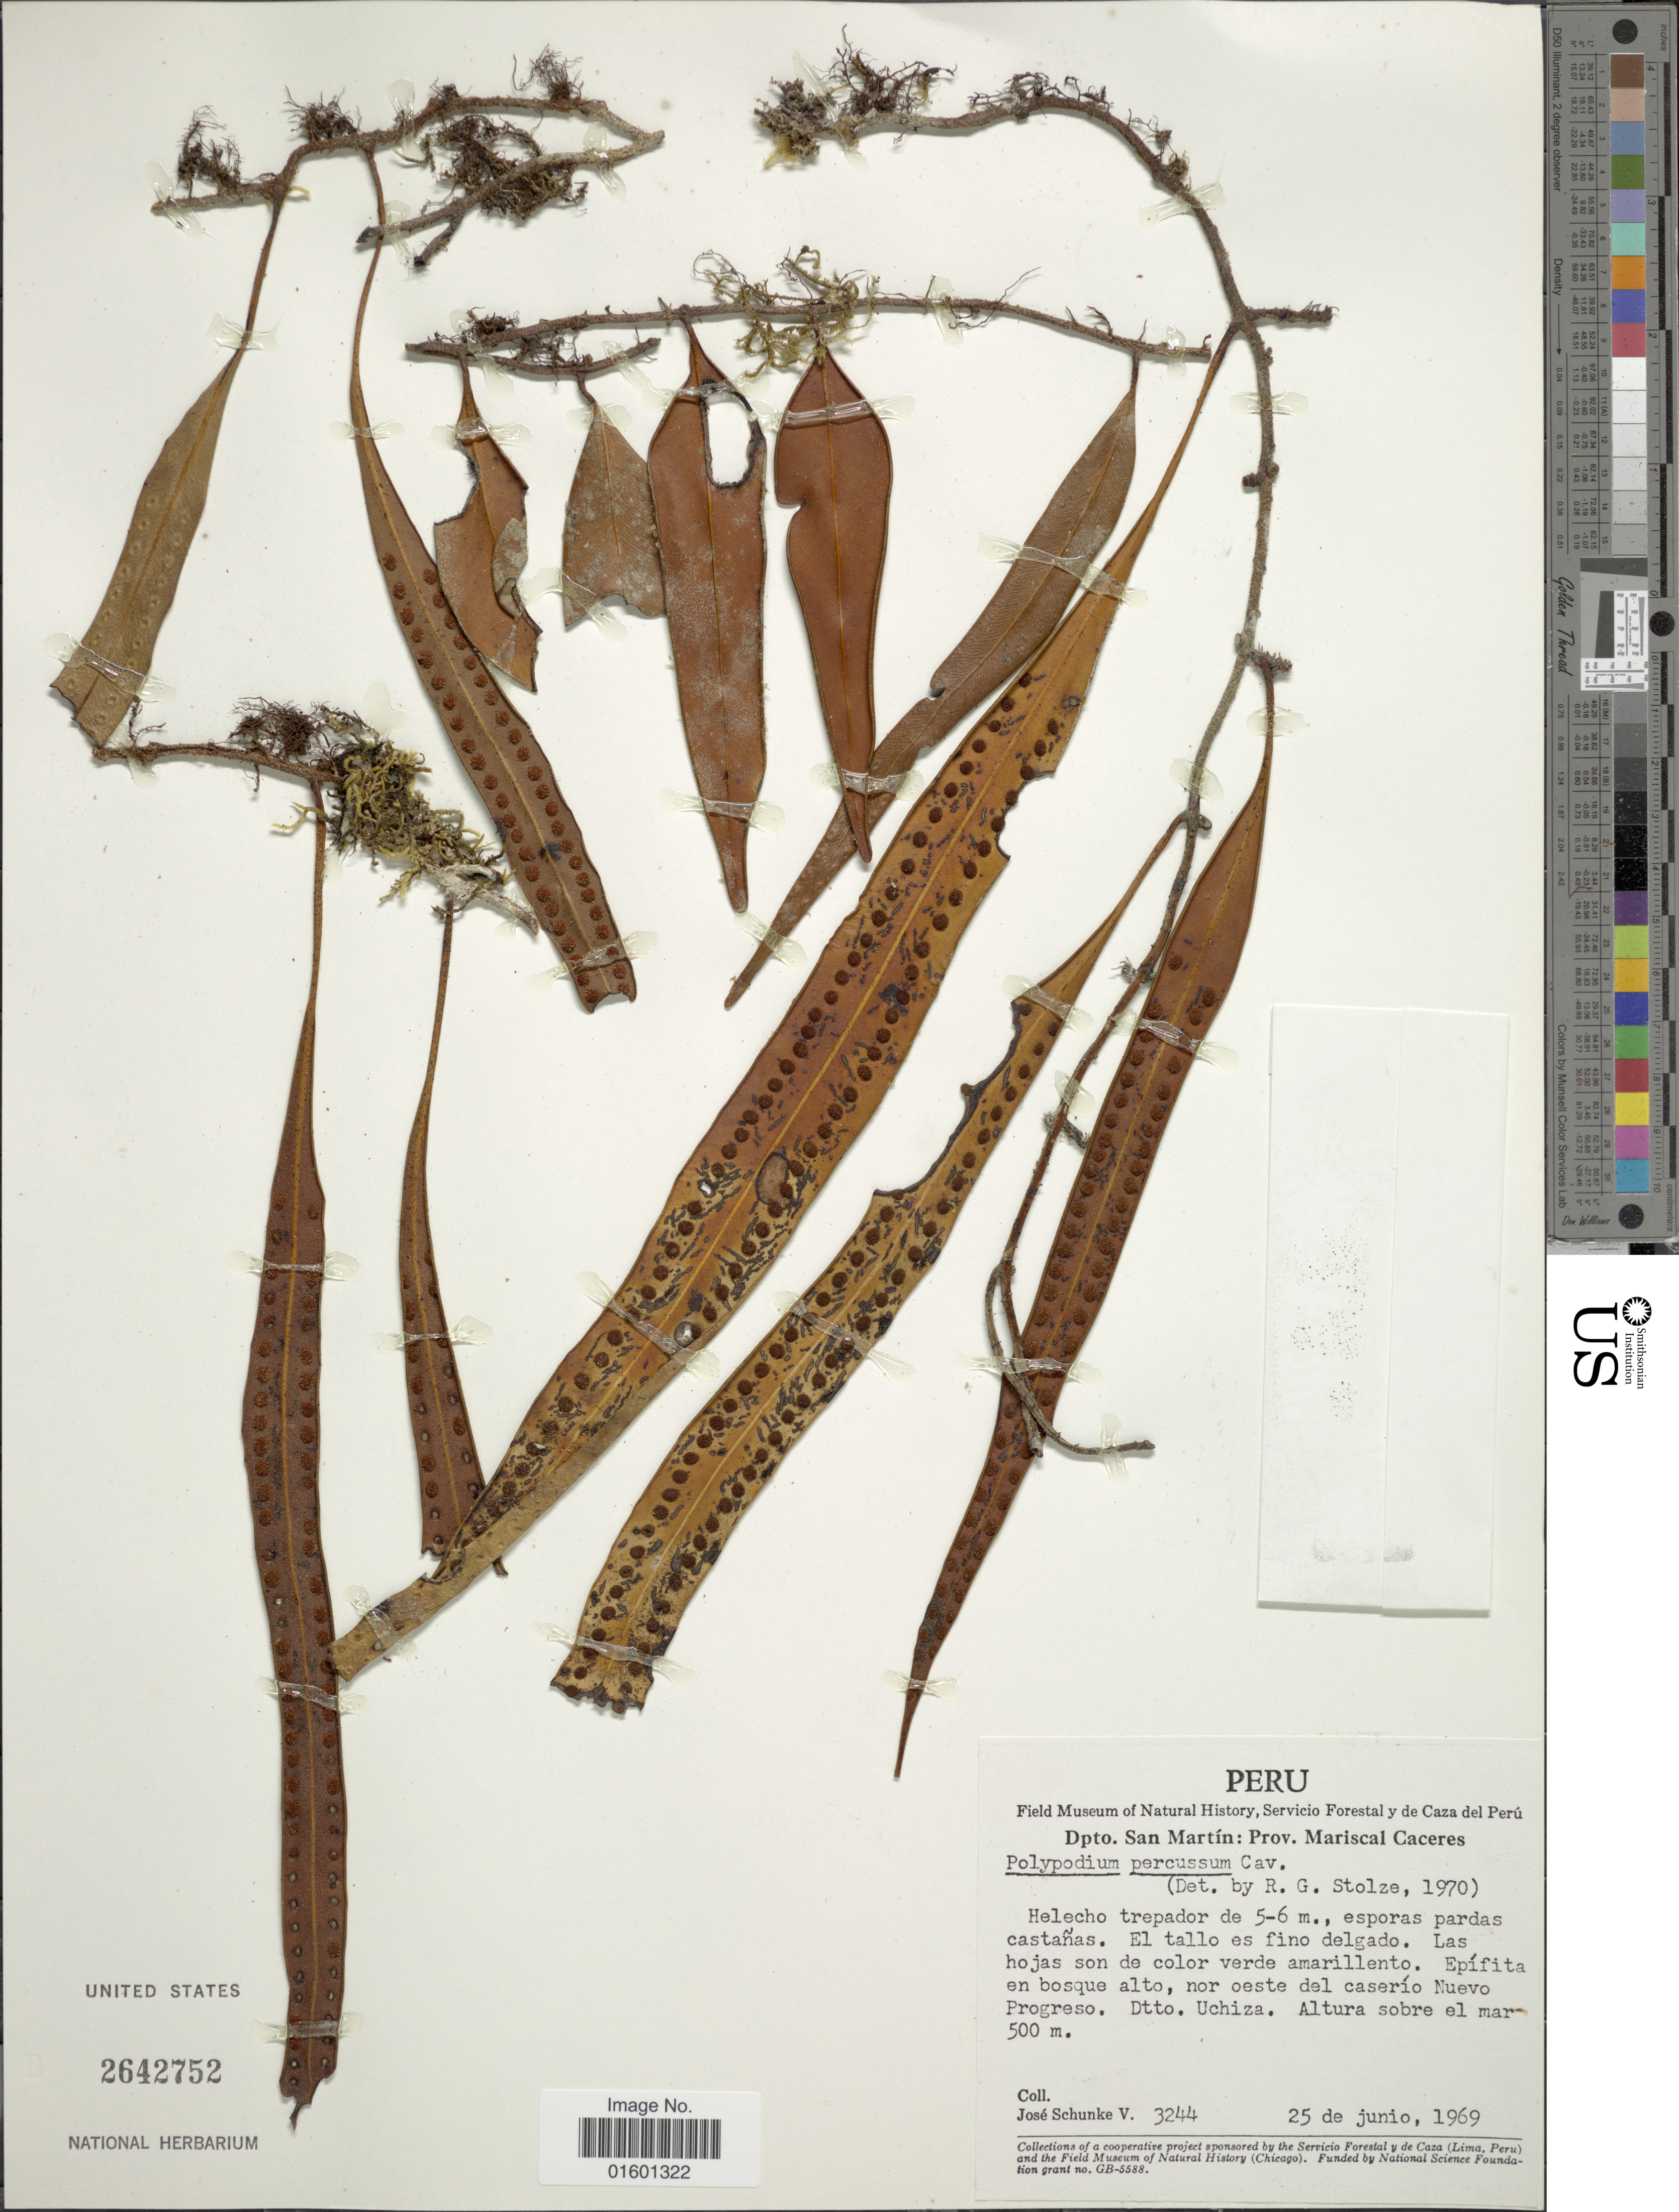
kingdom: Plantae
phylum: Tracheophyta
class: Polypodiopsida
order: Polypodiales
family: Polypodiaceae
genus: Microgramma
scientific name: Microgramma percussa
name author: (Cav.) de la Sota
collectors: J. Schunke Vigo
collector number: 3244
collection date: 1969-06-25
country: Peru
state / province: San Martín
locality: Prov. Mariscal Caceres, Epifita en bosque alto, nor oeste del caserio Nuevo Progreso. Dtto. Uchiza.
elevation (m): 500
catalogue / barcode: US 2642752